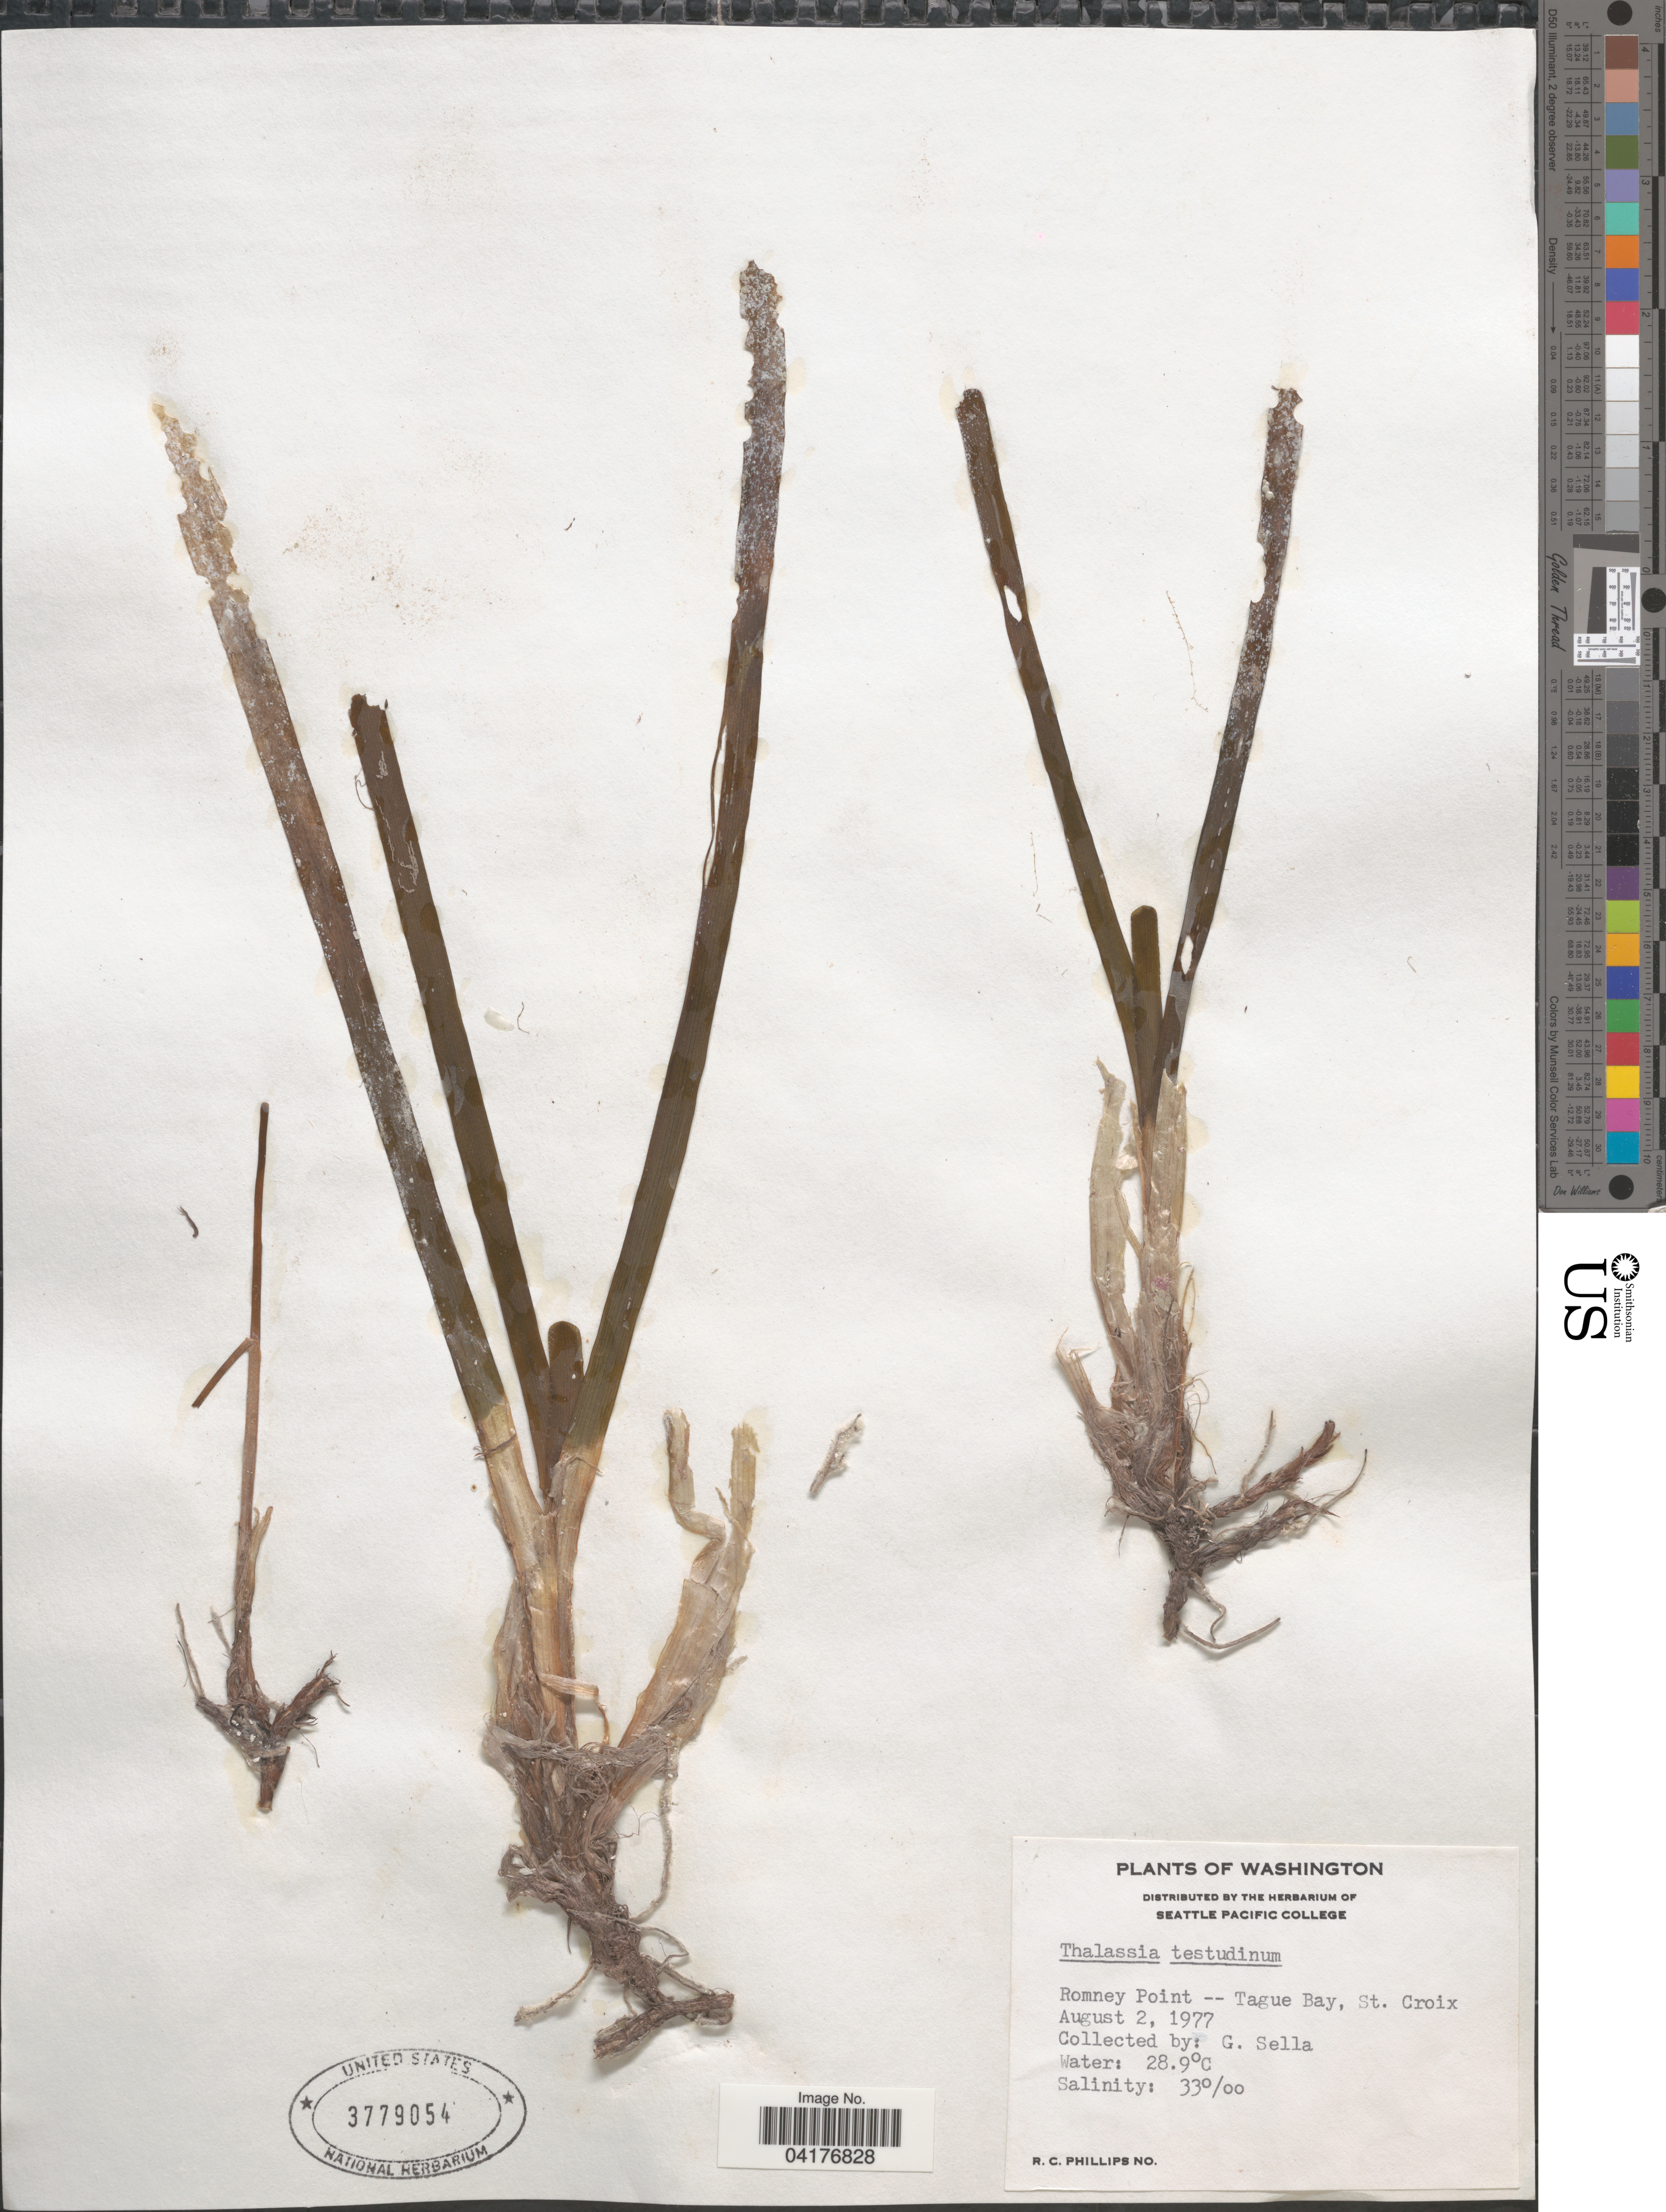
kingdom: Plantae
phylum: Tracheophyta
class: Liliopsida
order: Alismatales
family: Hydrocharitaceae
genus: Thalassia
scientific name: Thalassia testudinum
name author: Banks & Sol. ex K.D. Koenig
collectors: G. Sella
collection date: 1977-08-02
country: U.S. Virgin Islands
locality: Romney Point -- Tague Bay, St. Croix.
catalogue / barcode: US 3779054